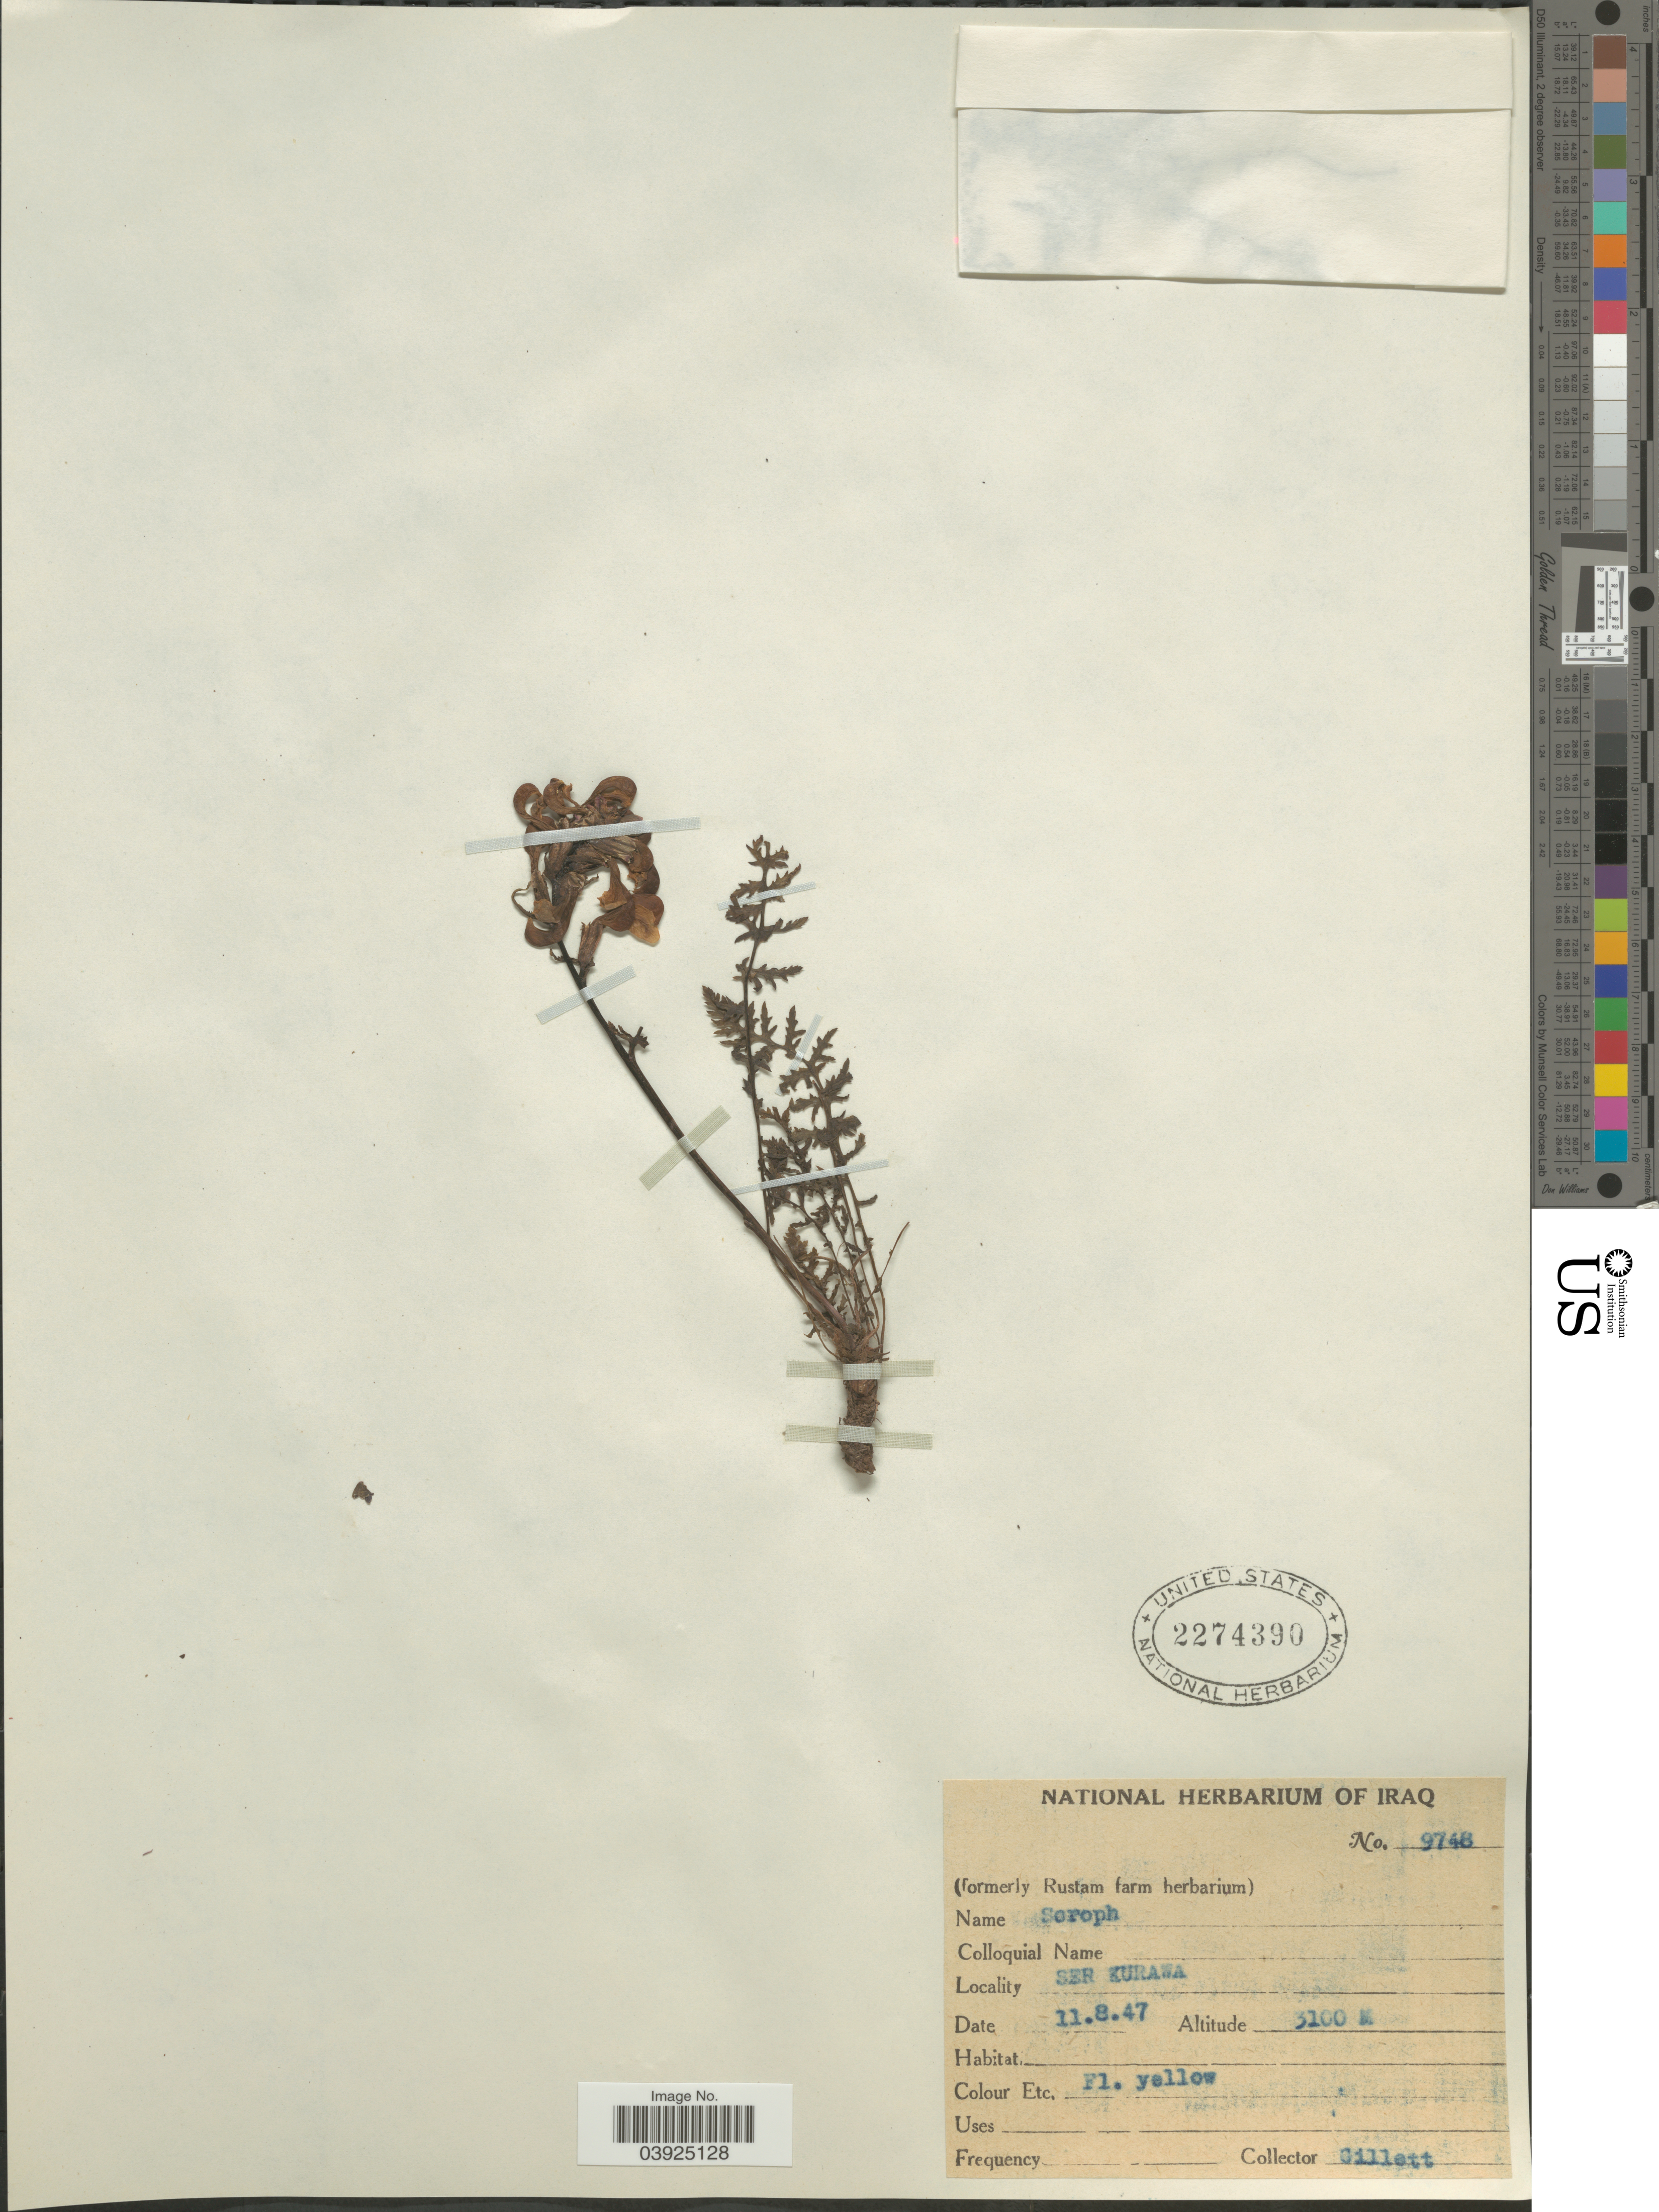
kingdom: Plantae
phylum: Tracheophyta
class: Magnoliopsida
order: Lamiales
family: Orobanchaceae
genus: Pedicularis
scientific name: Pedicularis sp.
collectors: Gillett, --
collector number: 9748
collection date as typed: Transcribed d/m/y: 11/8/47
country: Iraq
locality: Ser Kurawa.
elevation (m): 3100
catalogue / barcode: US 2274390